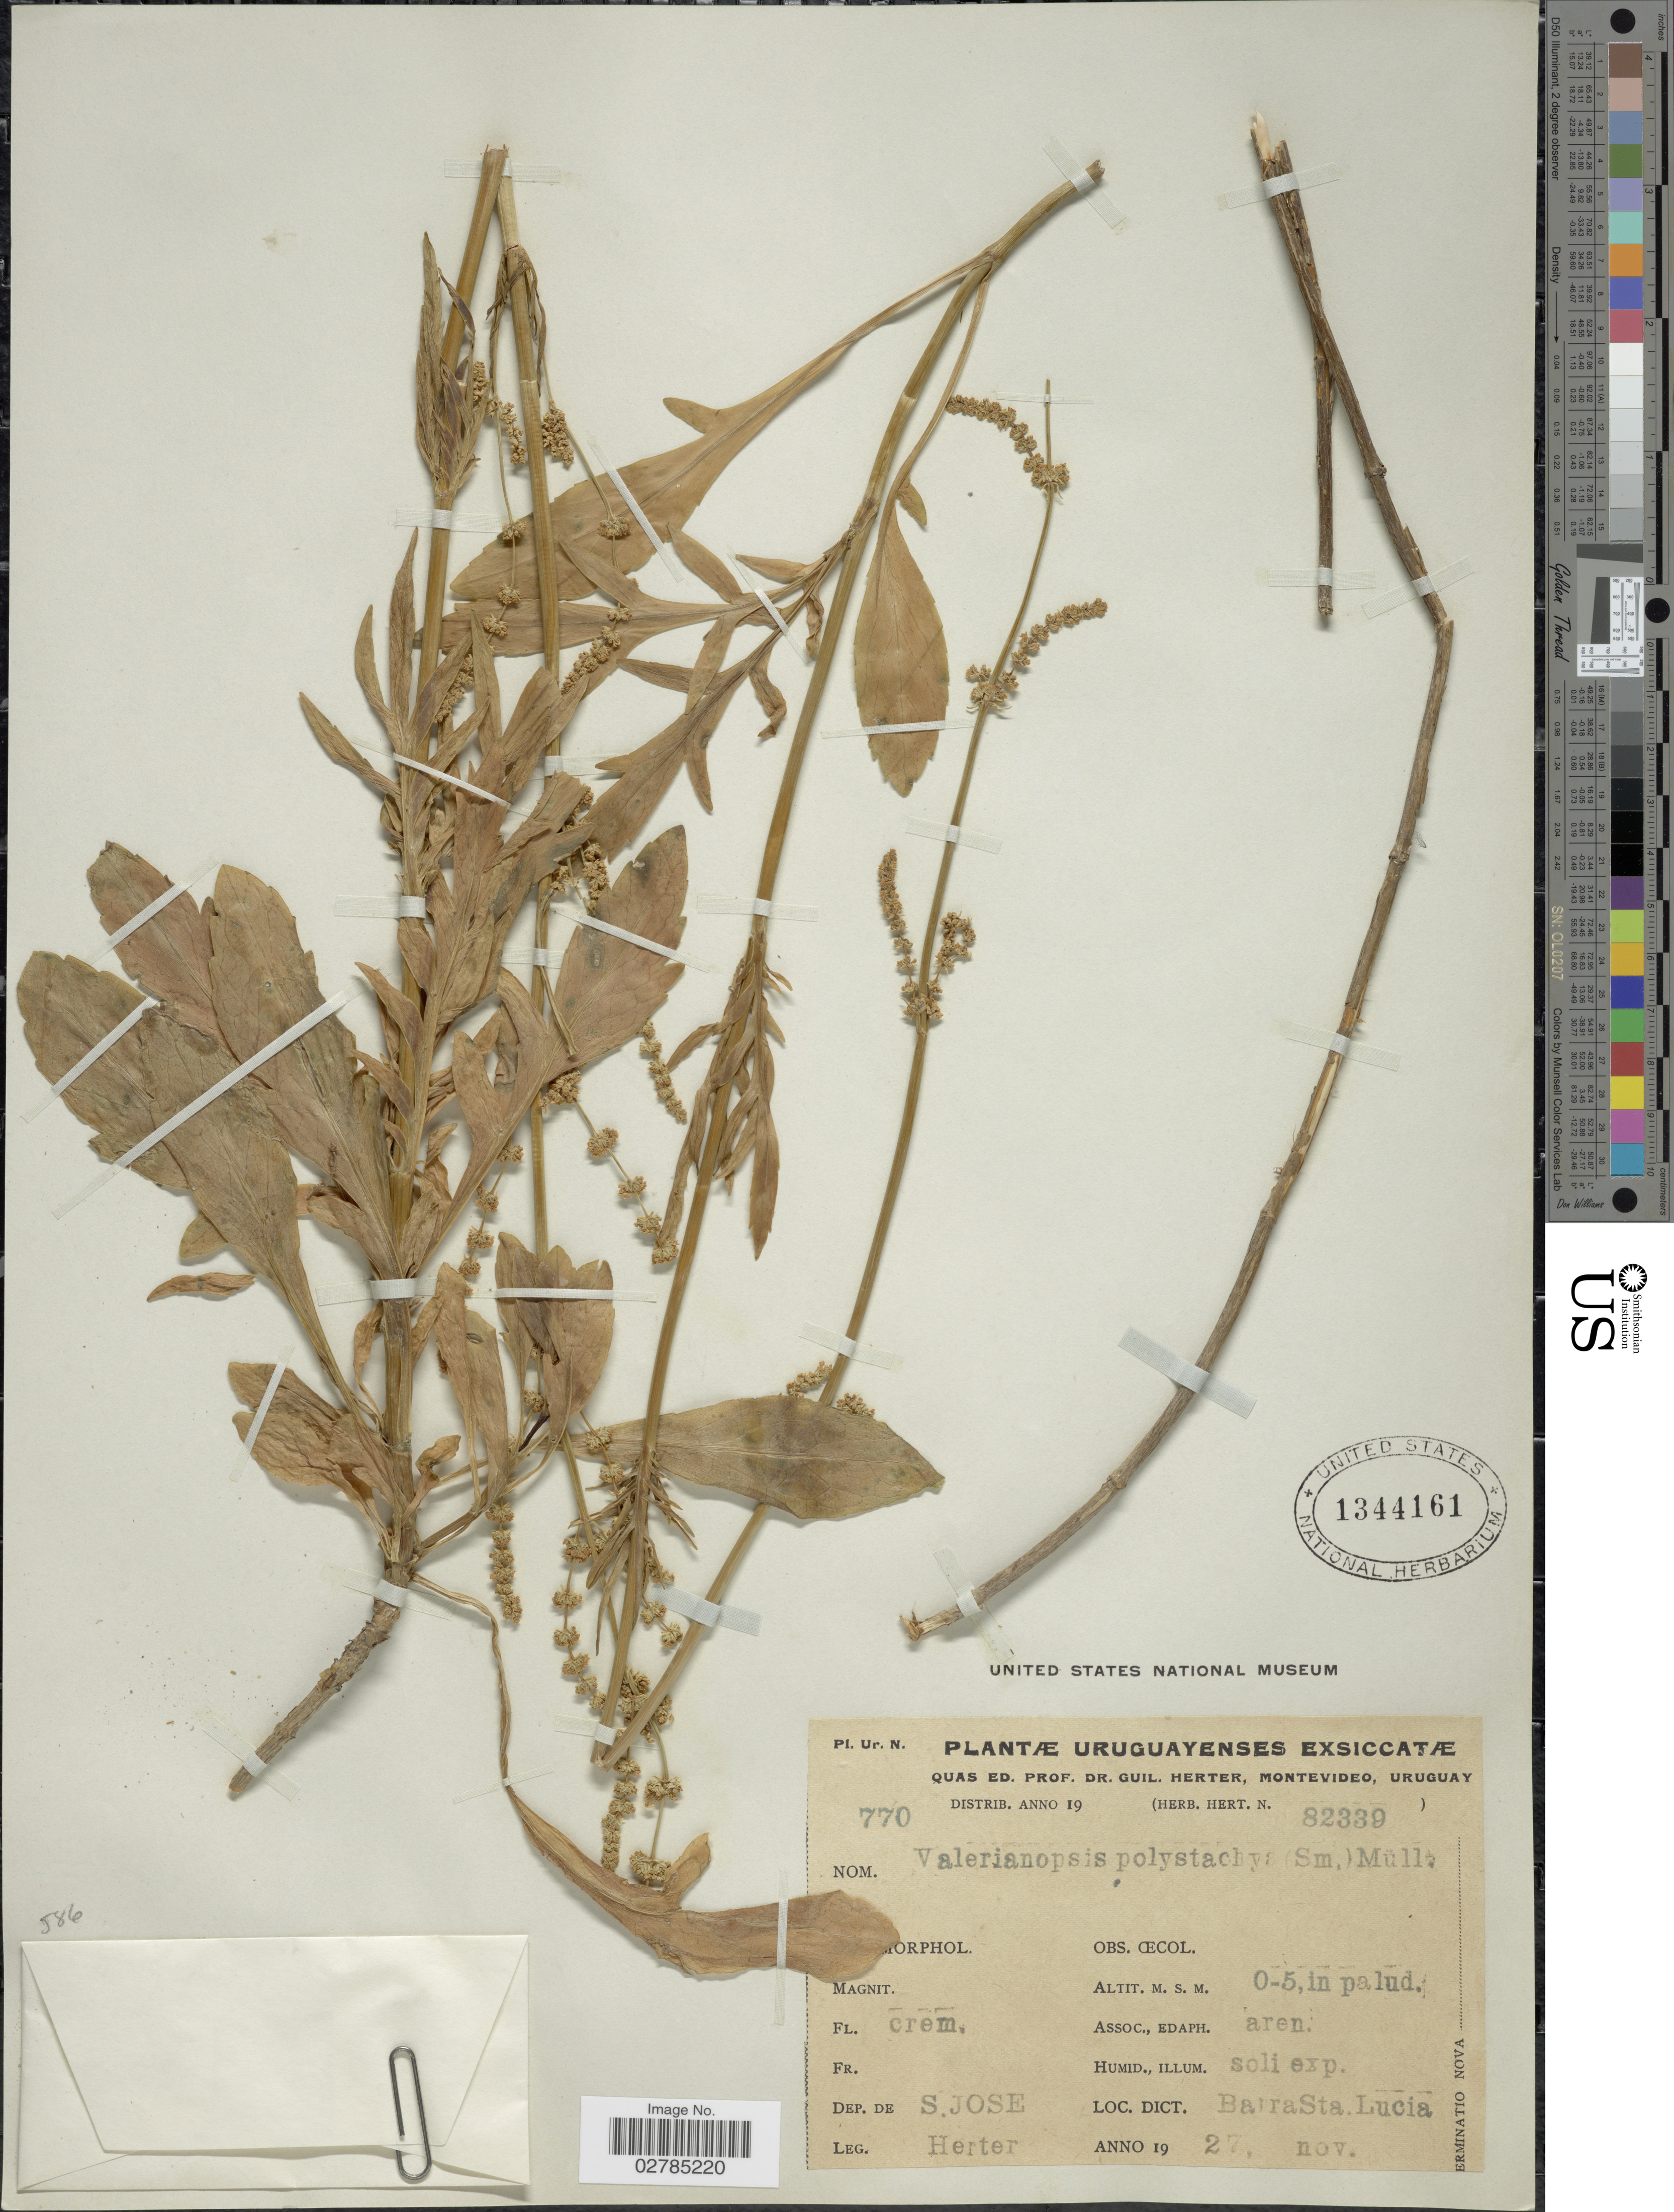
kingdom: Plantae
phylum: Tracheophyta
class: Magnoliopsida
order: Dipsacales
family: Caprifoliaceae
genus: Valeriana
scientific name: Valeriana polystachya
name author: Sm.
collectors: G. Herter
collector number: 82339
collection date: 1927-11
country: Uruguay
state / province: San Jose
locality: Dep. de S. Jose. Bara Sta. Lucia.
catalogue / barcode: US 1344161